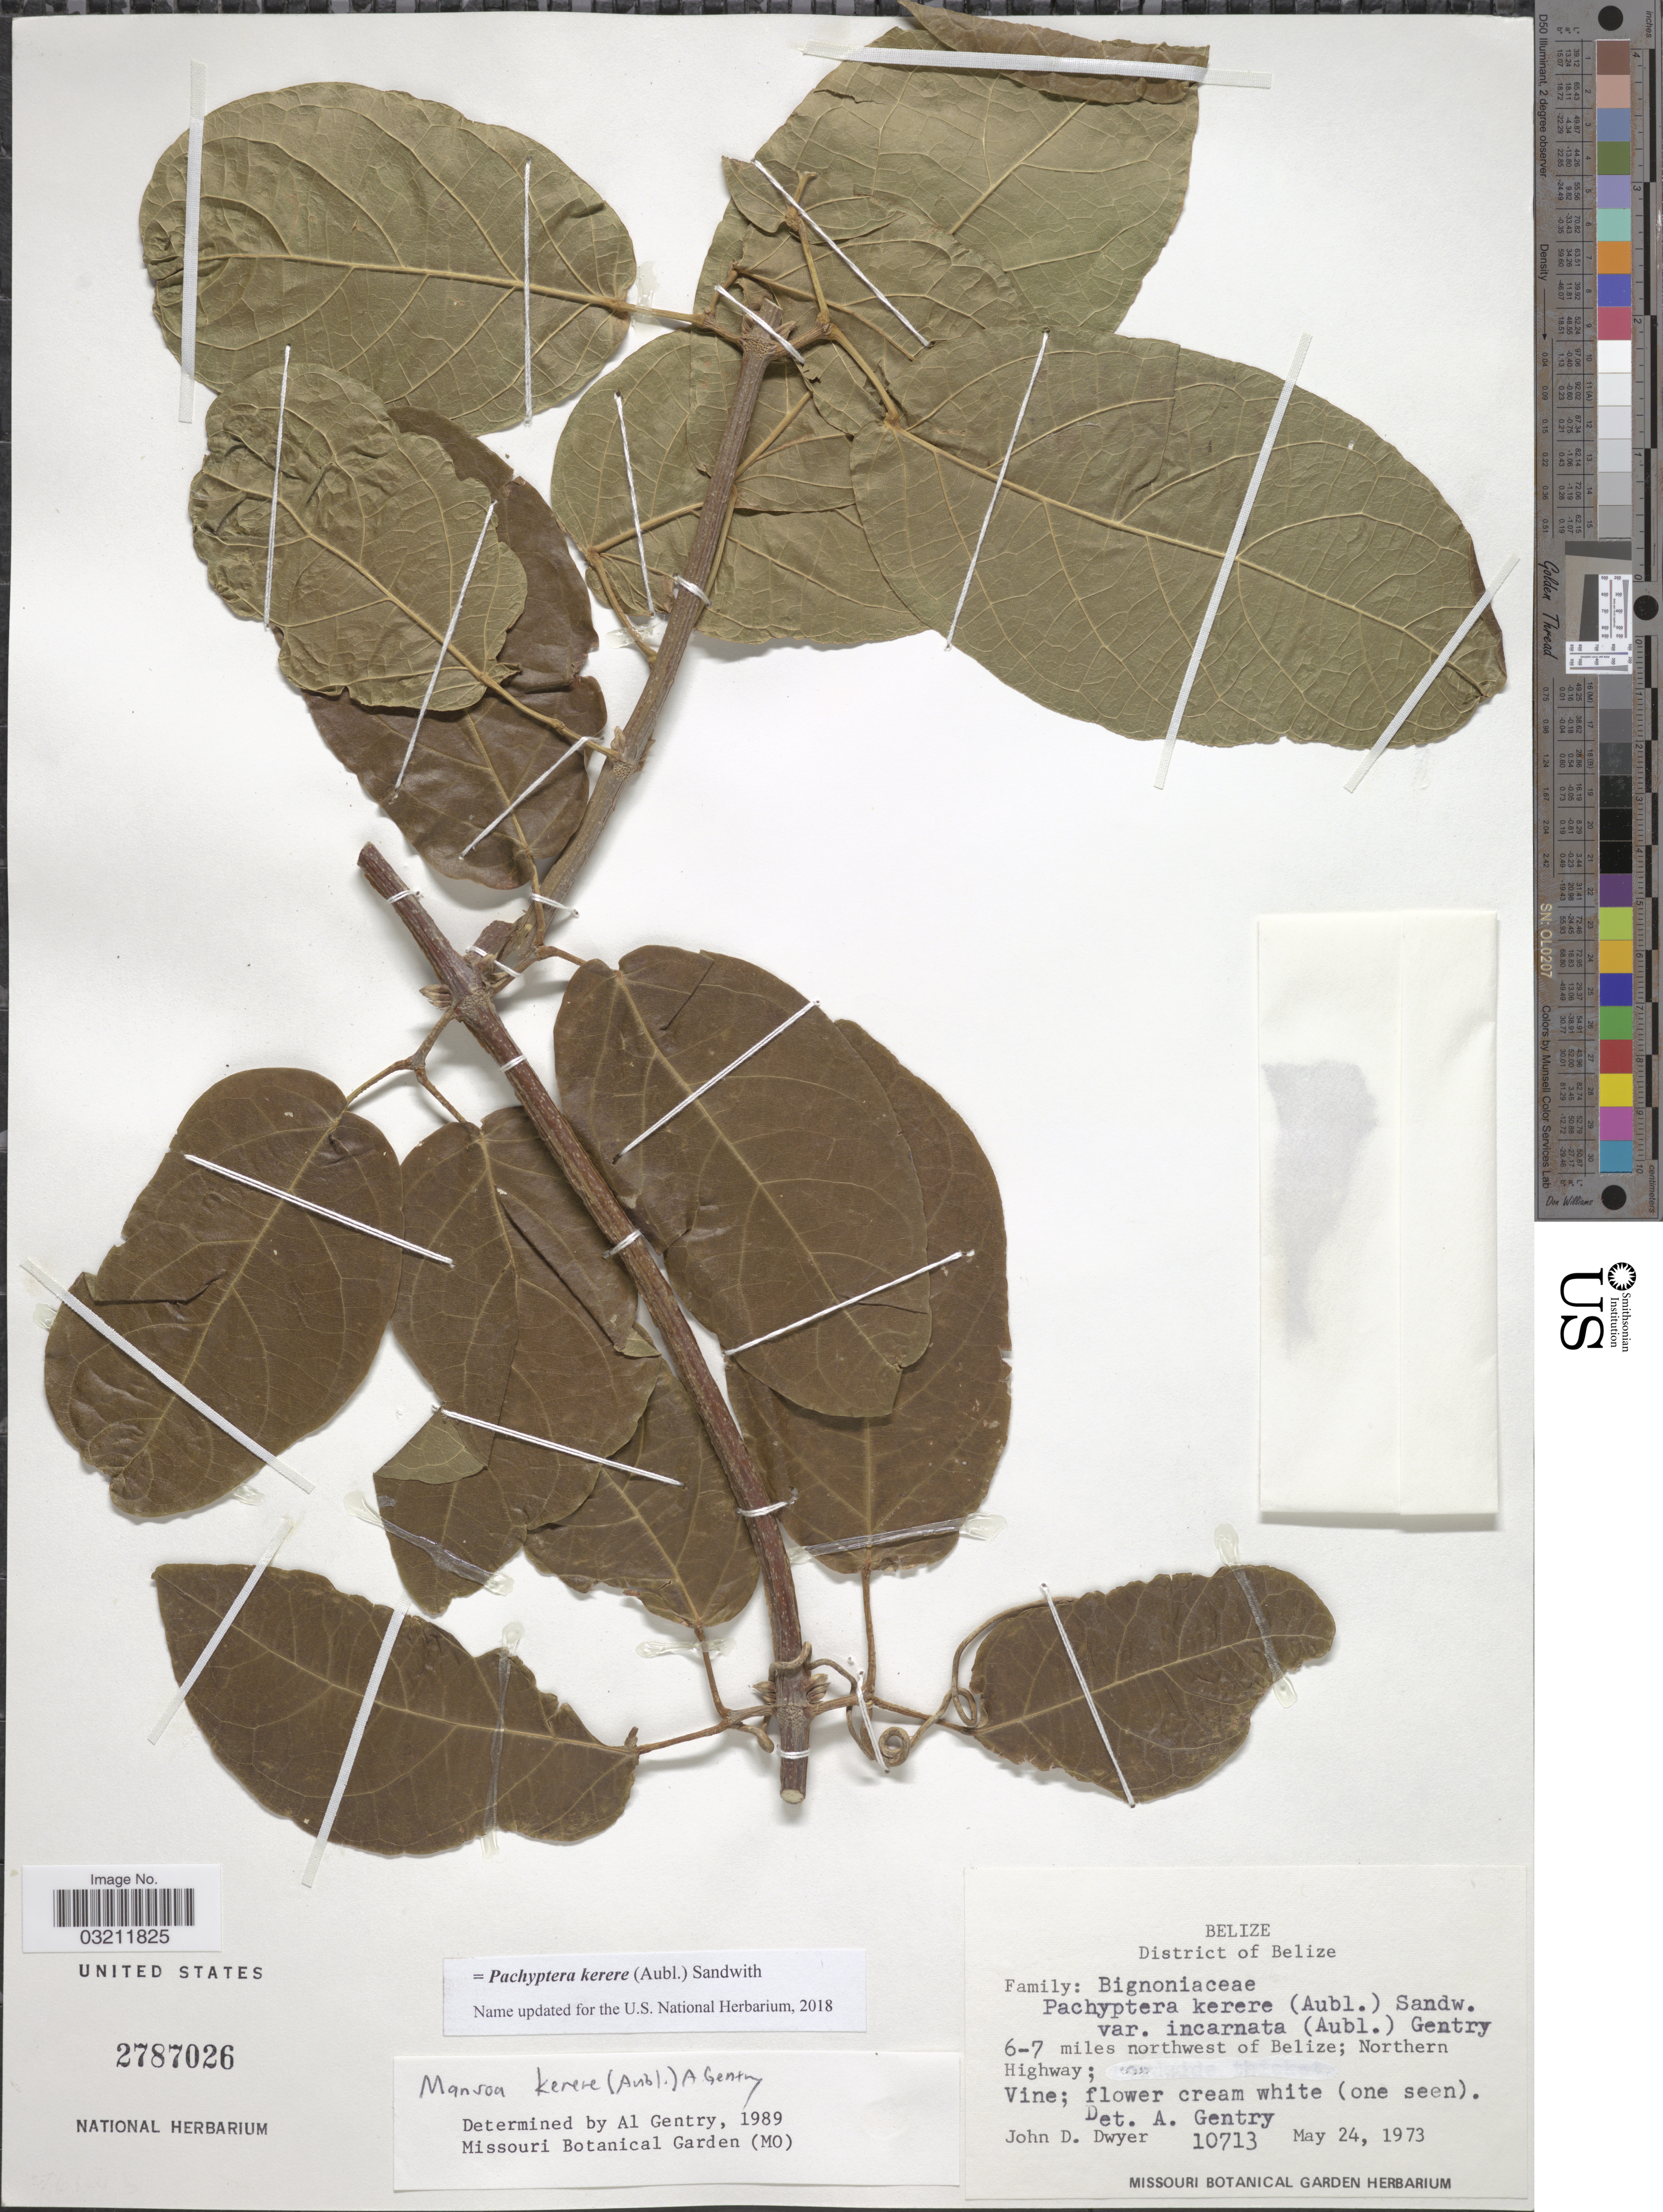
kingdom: Plantae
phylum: Tracheophyta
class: Magnoliopsida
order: Lamiales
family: Bignoniaceae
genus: Pachyptera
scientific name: Pachyptera kerere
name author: (Aubl.) Sandwith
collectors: J. D. Dwyer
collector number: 10713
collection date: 1973-05-24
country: Belize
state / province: Belize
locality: Disitrict of Belize. 6-7 miles northwest of Belize; Northern Highway.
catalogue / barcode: US 2787026